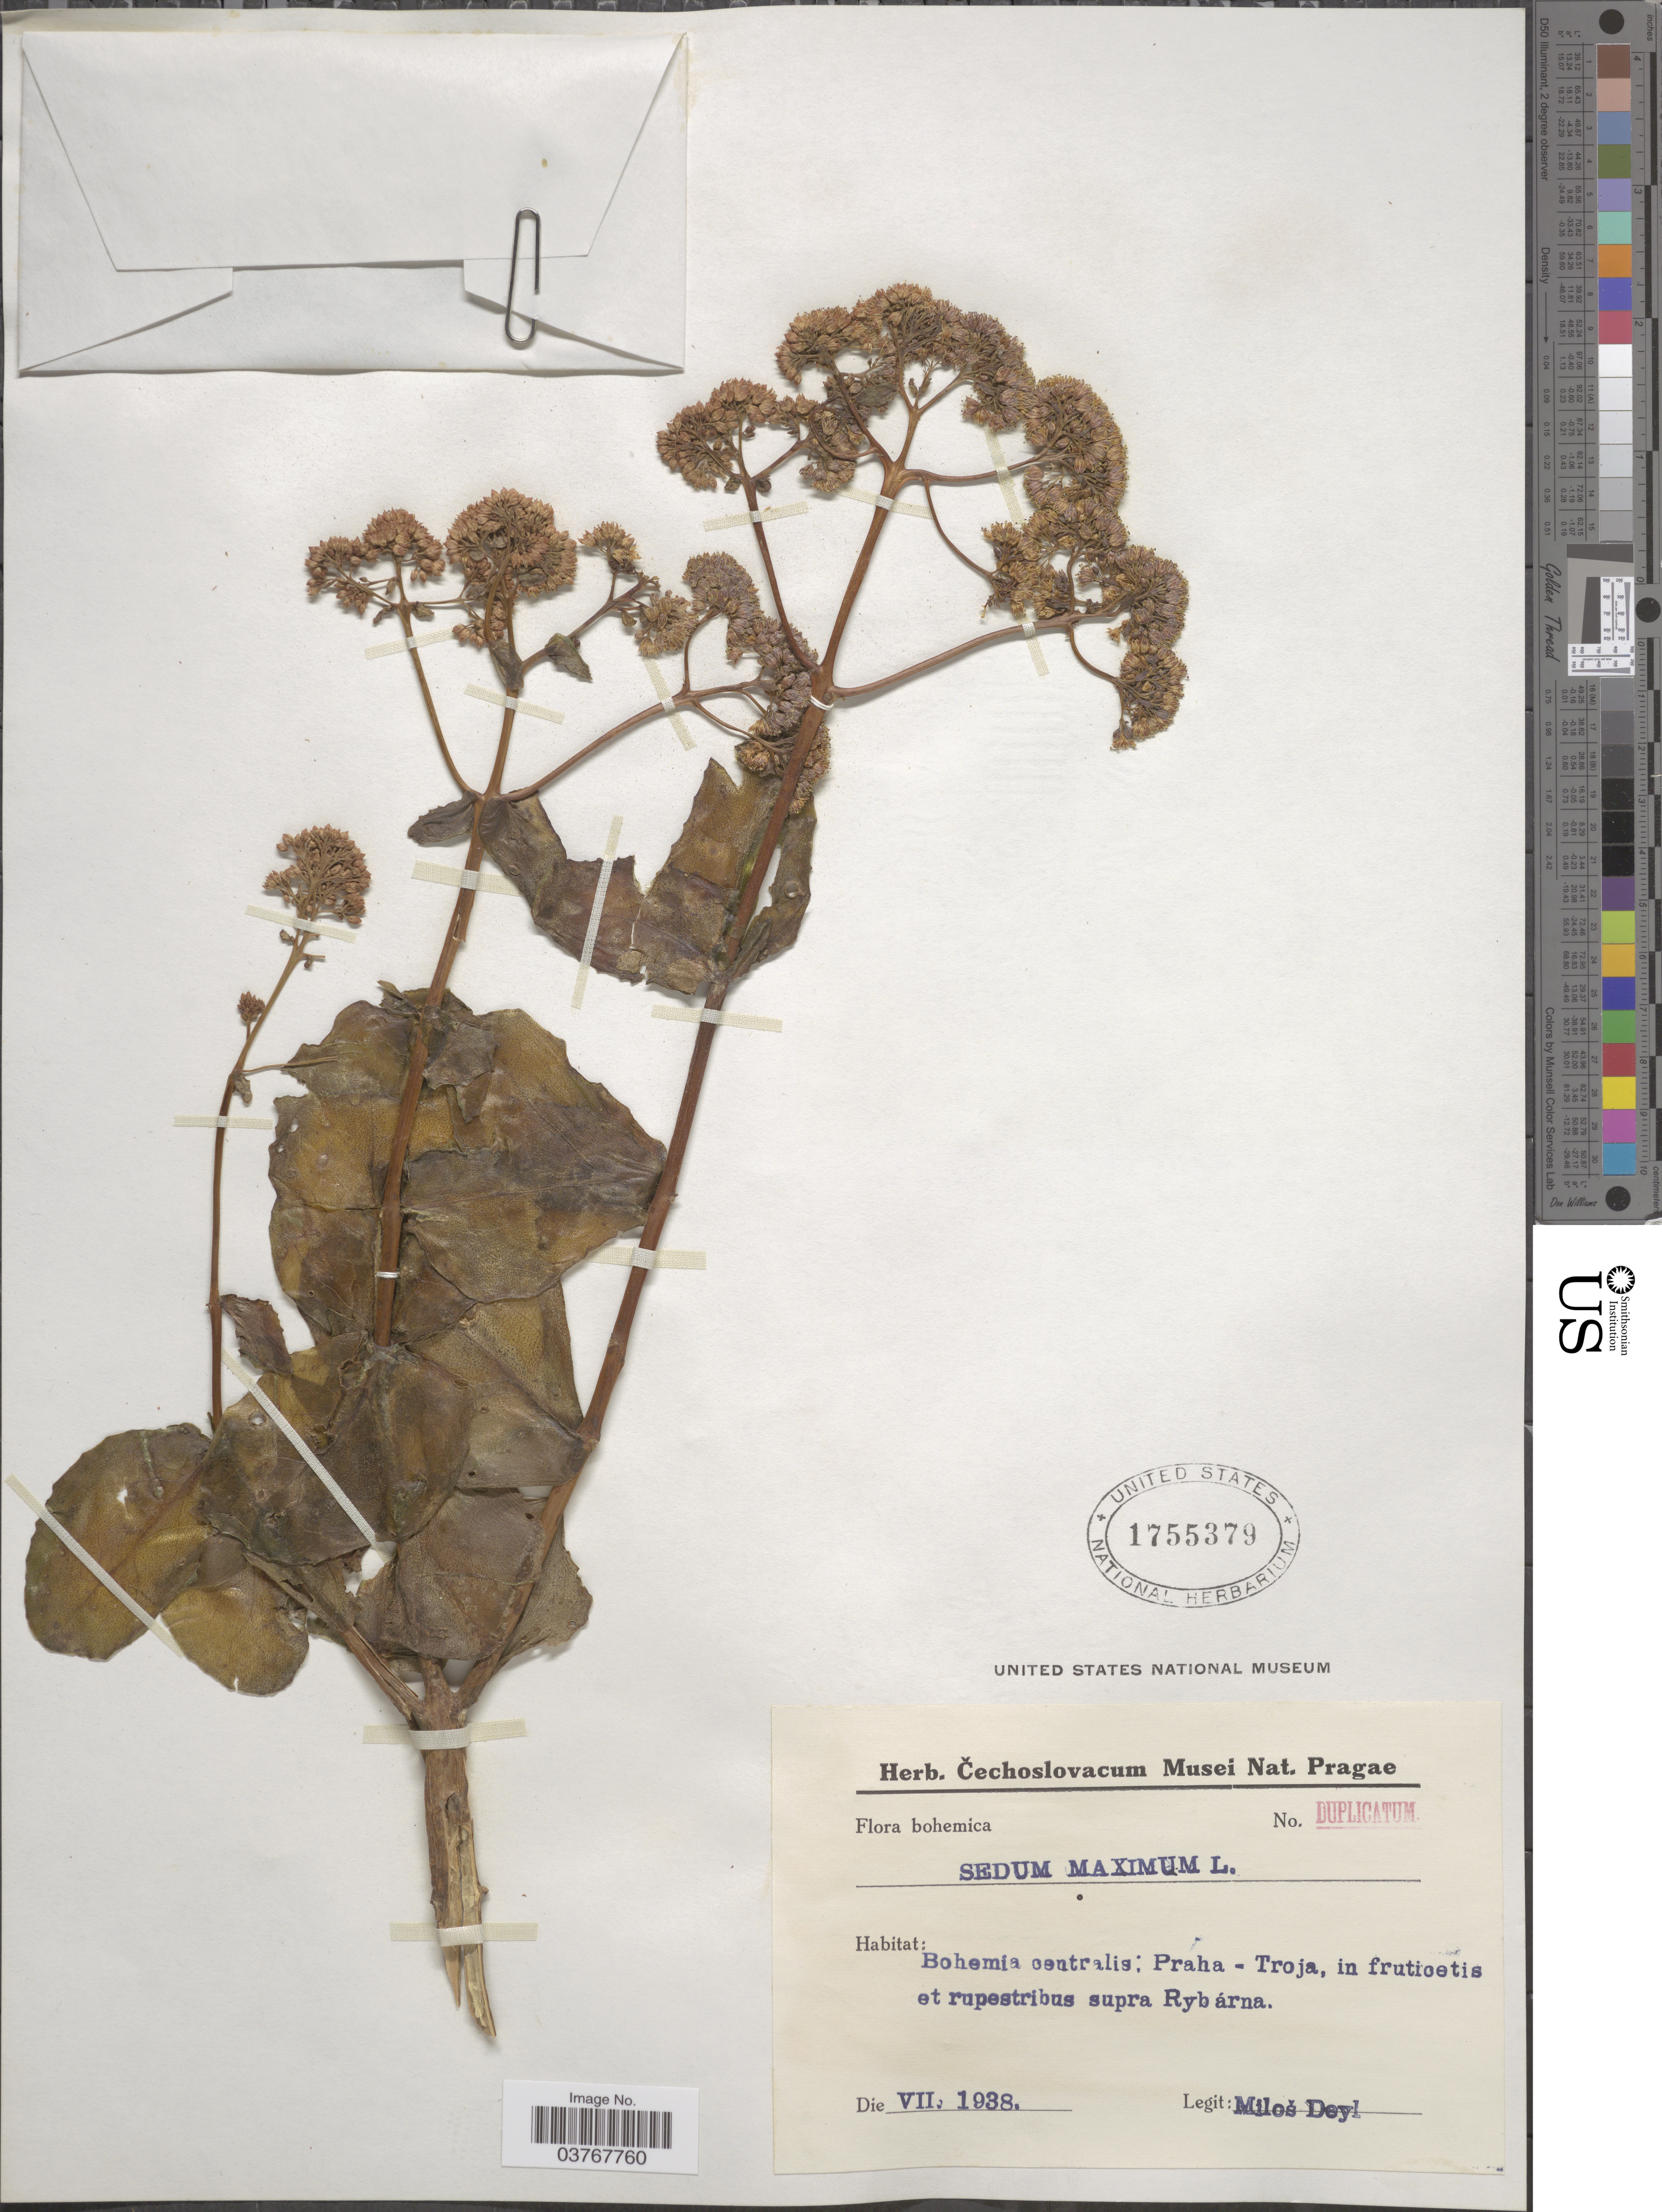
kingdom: Plantae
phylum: Tracheophyta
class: Magnoliopsida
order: Saxifragales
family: Crassulaceae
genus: Hylotelephium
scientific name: Hylotelephium maximum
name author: (L.) Holub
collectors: M. Deyl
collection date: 1938-07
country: Czechia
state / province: Central Bohemian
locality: Bohemia centralis: Praha - Troja, in fruticetis et rupestribus supra Rybárna.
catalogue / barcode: US 1755379